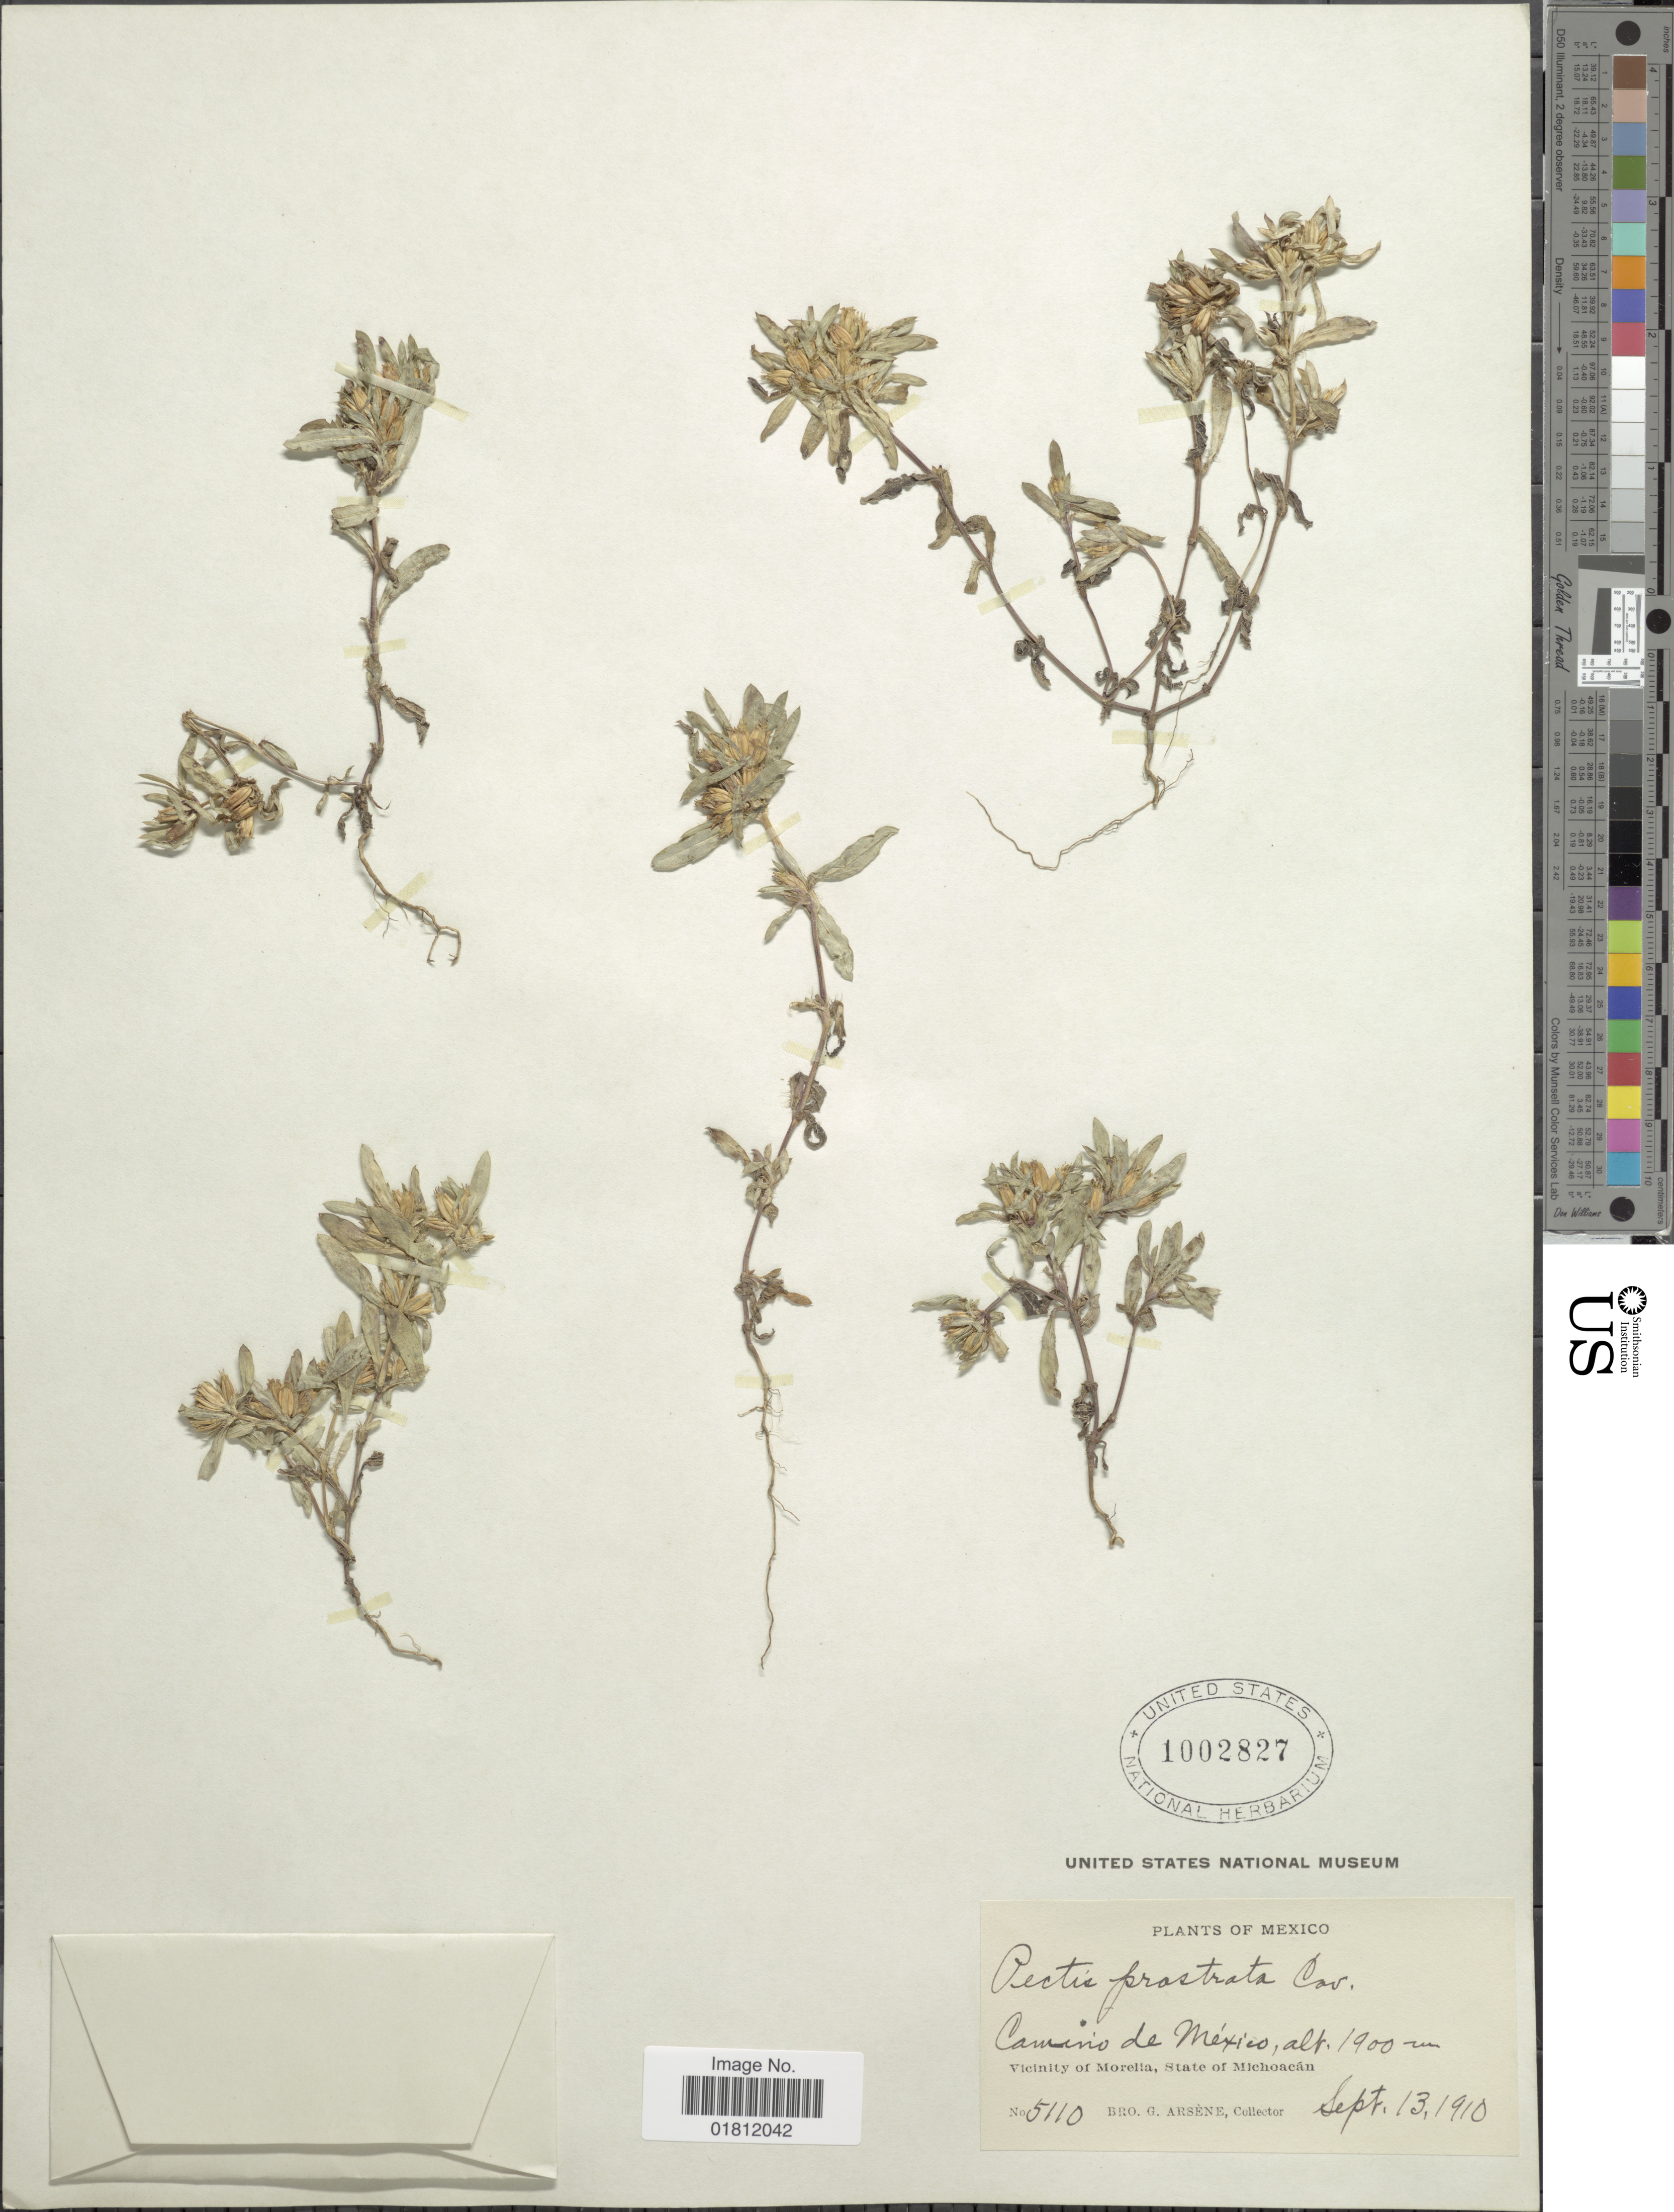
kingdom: Plantae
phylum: Tracheophyta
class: Magnoliopsida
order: Asterales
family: Asteraceae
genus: Pectis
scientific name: Pectis prostrata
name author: Cav.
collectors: Bro. G. Arsène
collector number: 5110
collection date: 1910-09-13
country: Mexico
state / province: Michoacán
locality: Camino de Mexico. Vicinity of Morelia, State of Michoacan.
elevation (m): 1900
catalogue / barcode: US 1002827